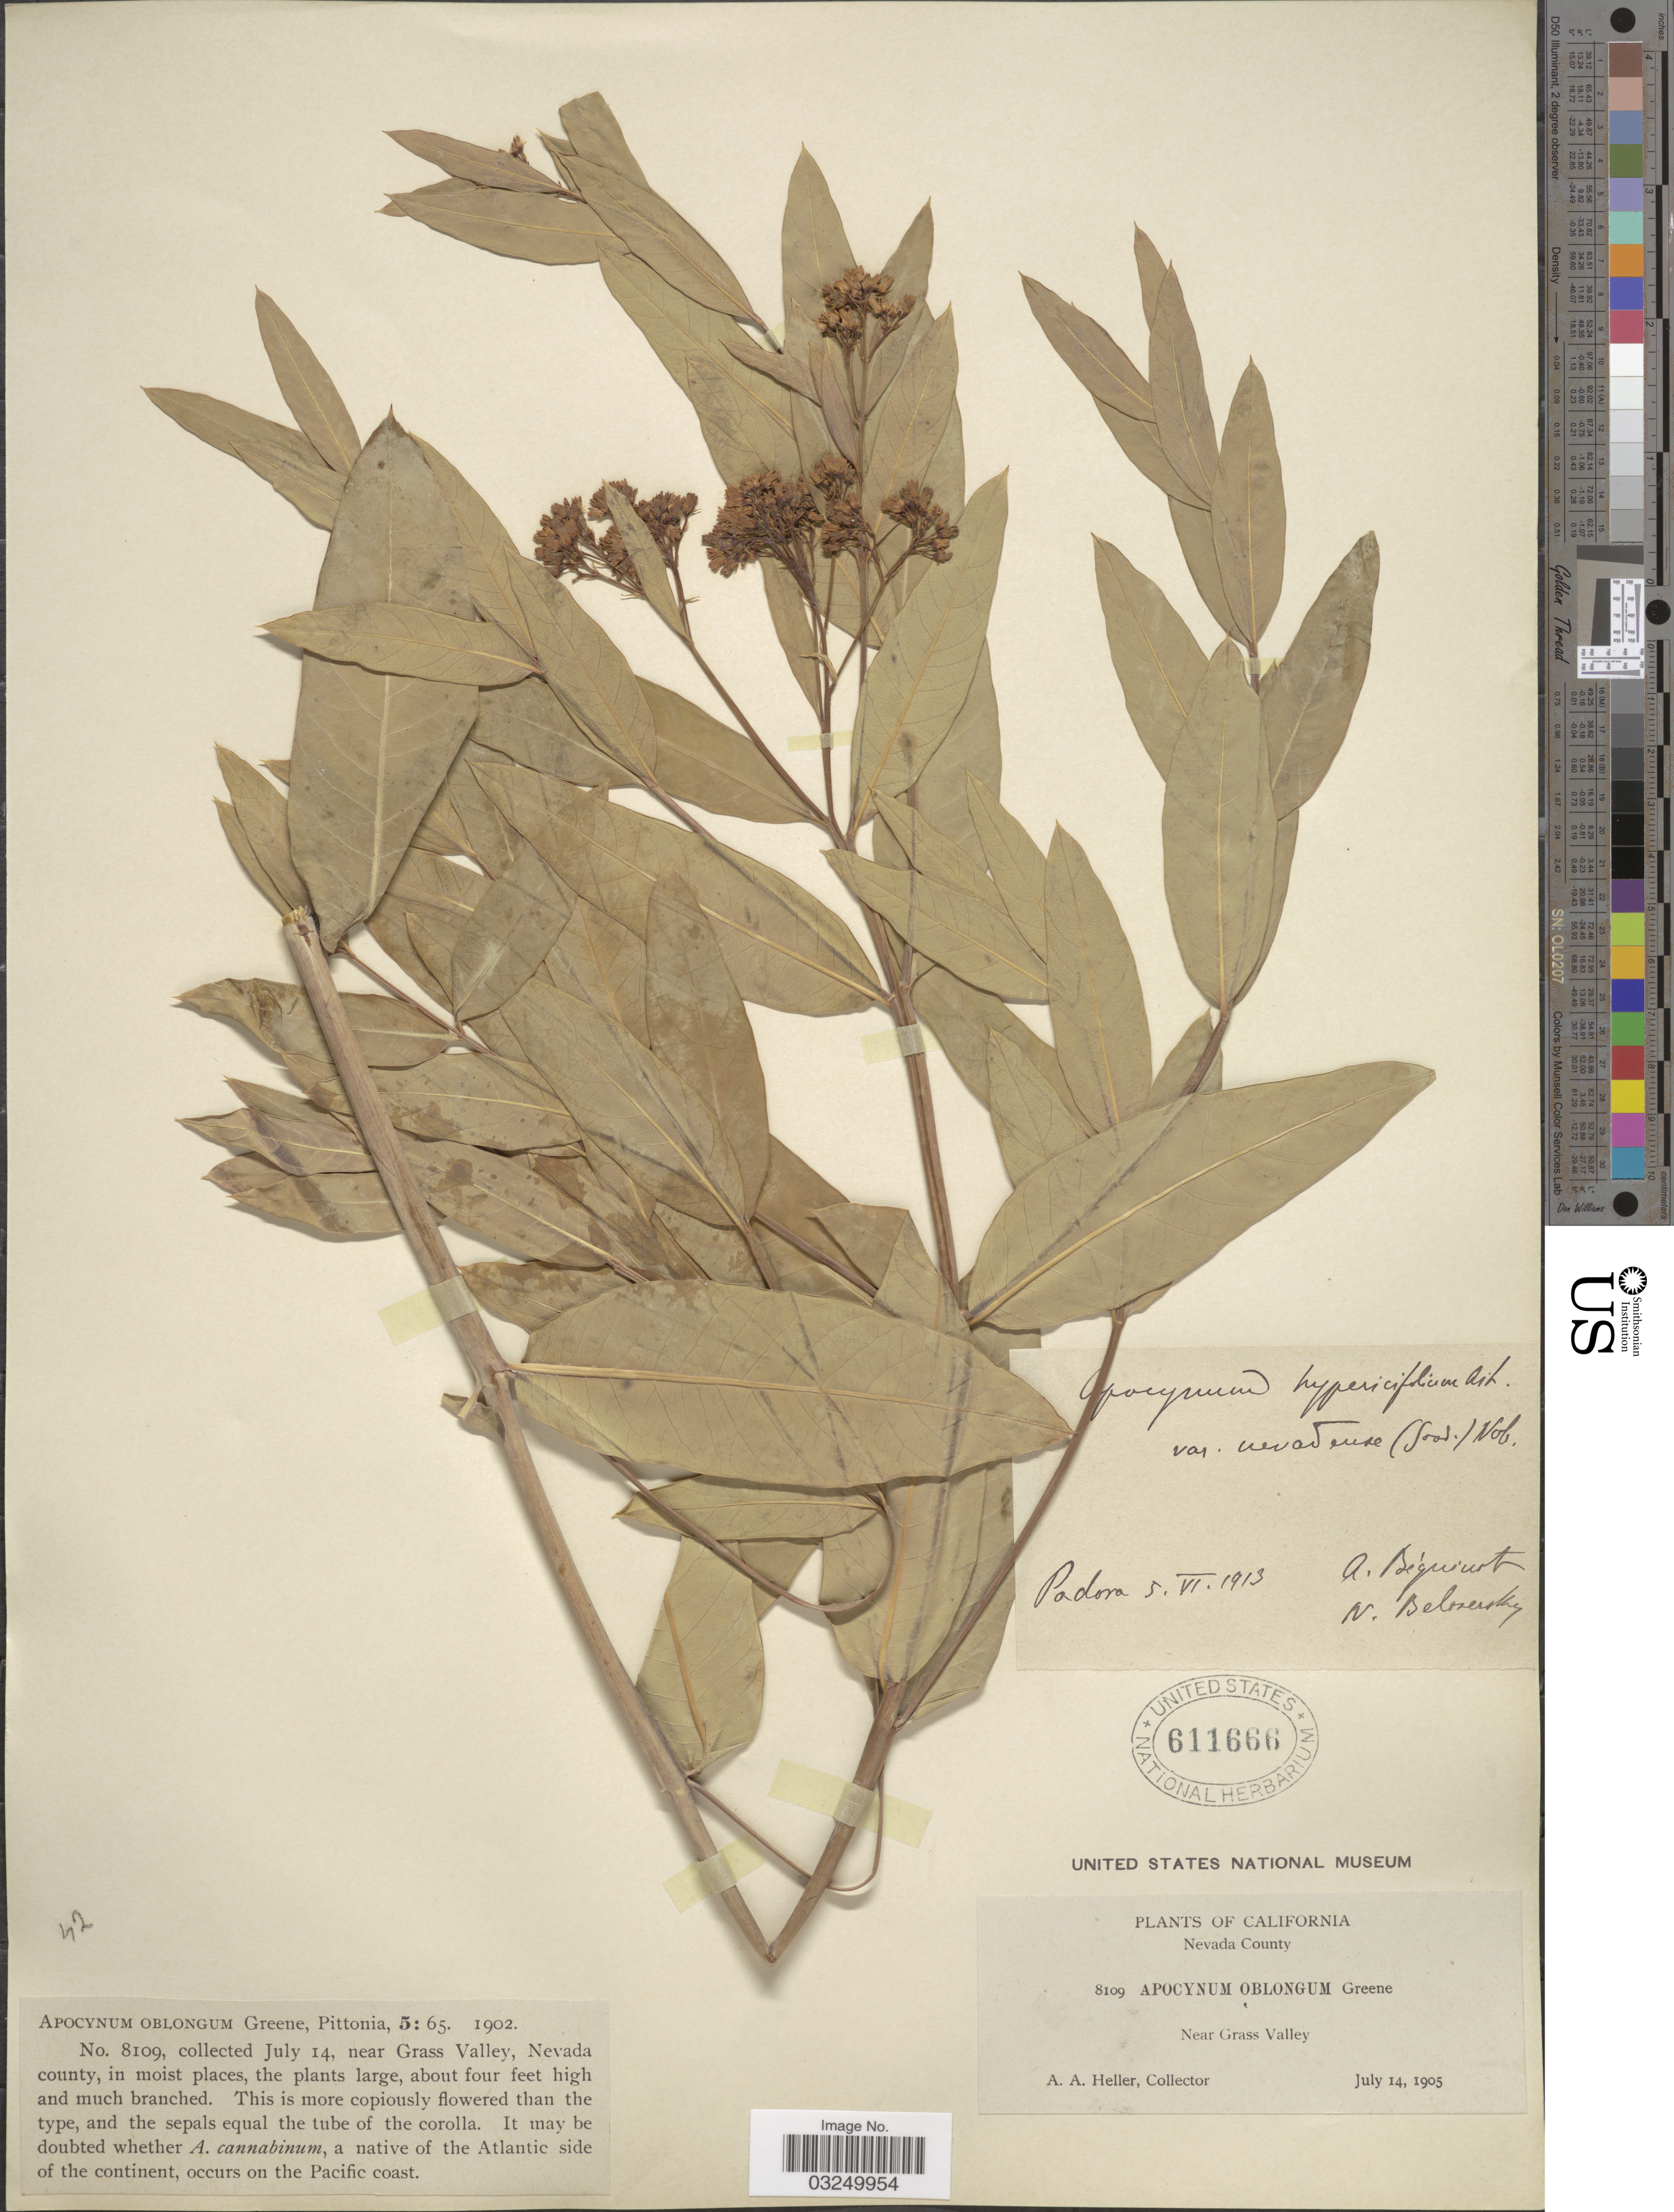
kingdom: Plantae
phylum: Tracheophyta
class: Magnoliopsida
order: Gentianales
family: Apocynaceae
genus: Apocynum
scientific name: Apocynum nevadense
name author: Goodd.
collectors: A. A. Heller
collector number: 8109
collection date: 1905-07-14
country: United States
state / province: California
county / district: Nevada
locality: Nevada County. Near Grass Valley.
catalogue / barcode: US 611666